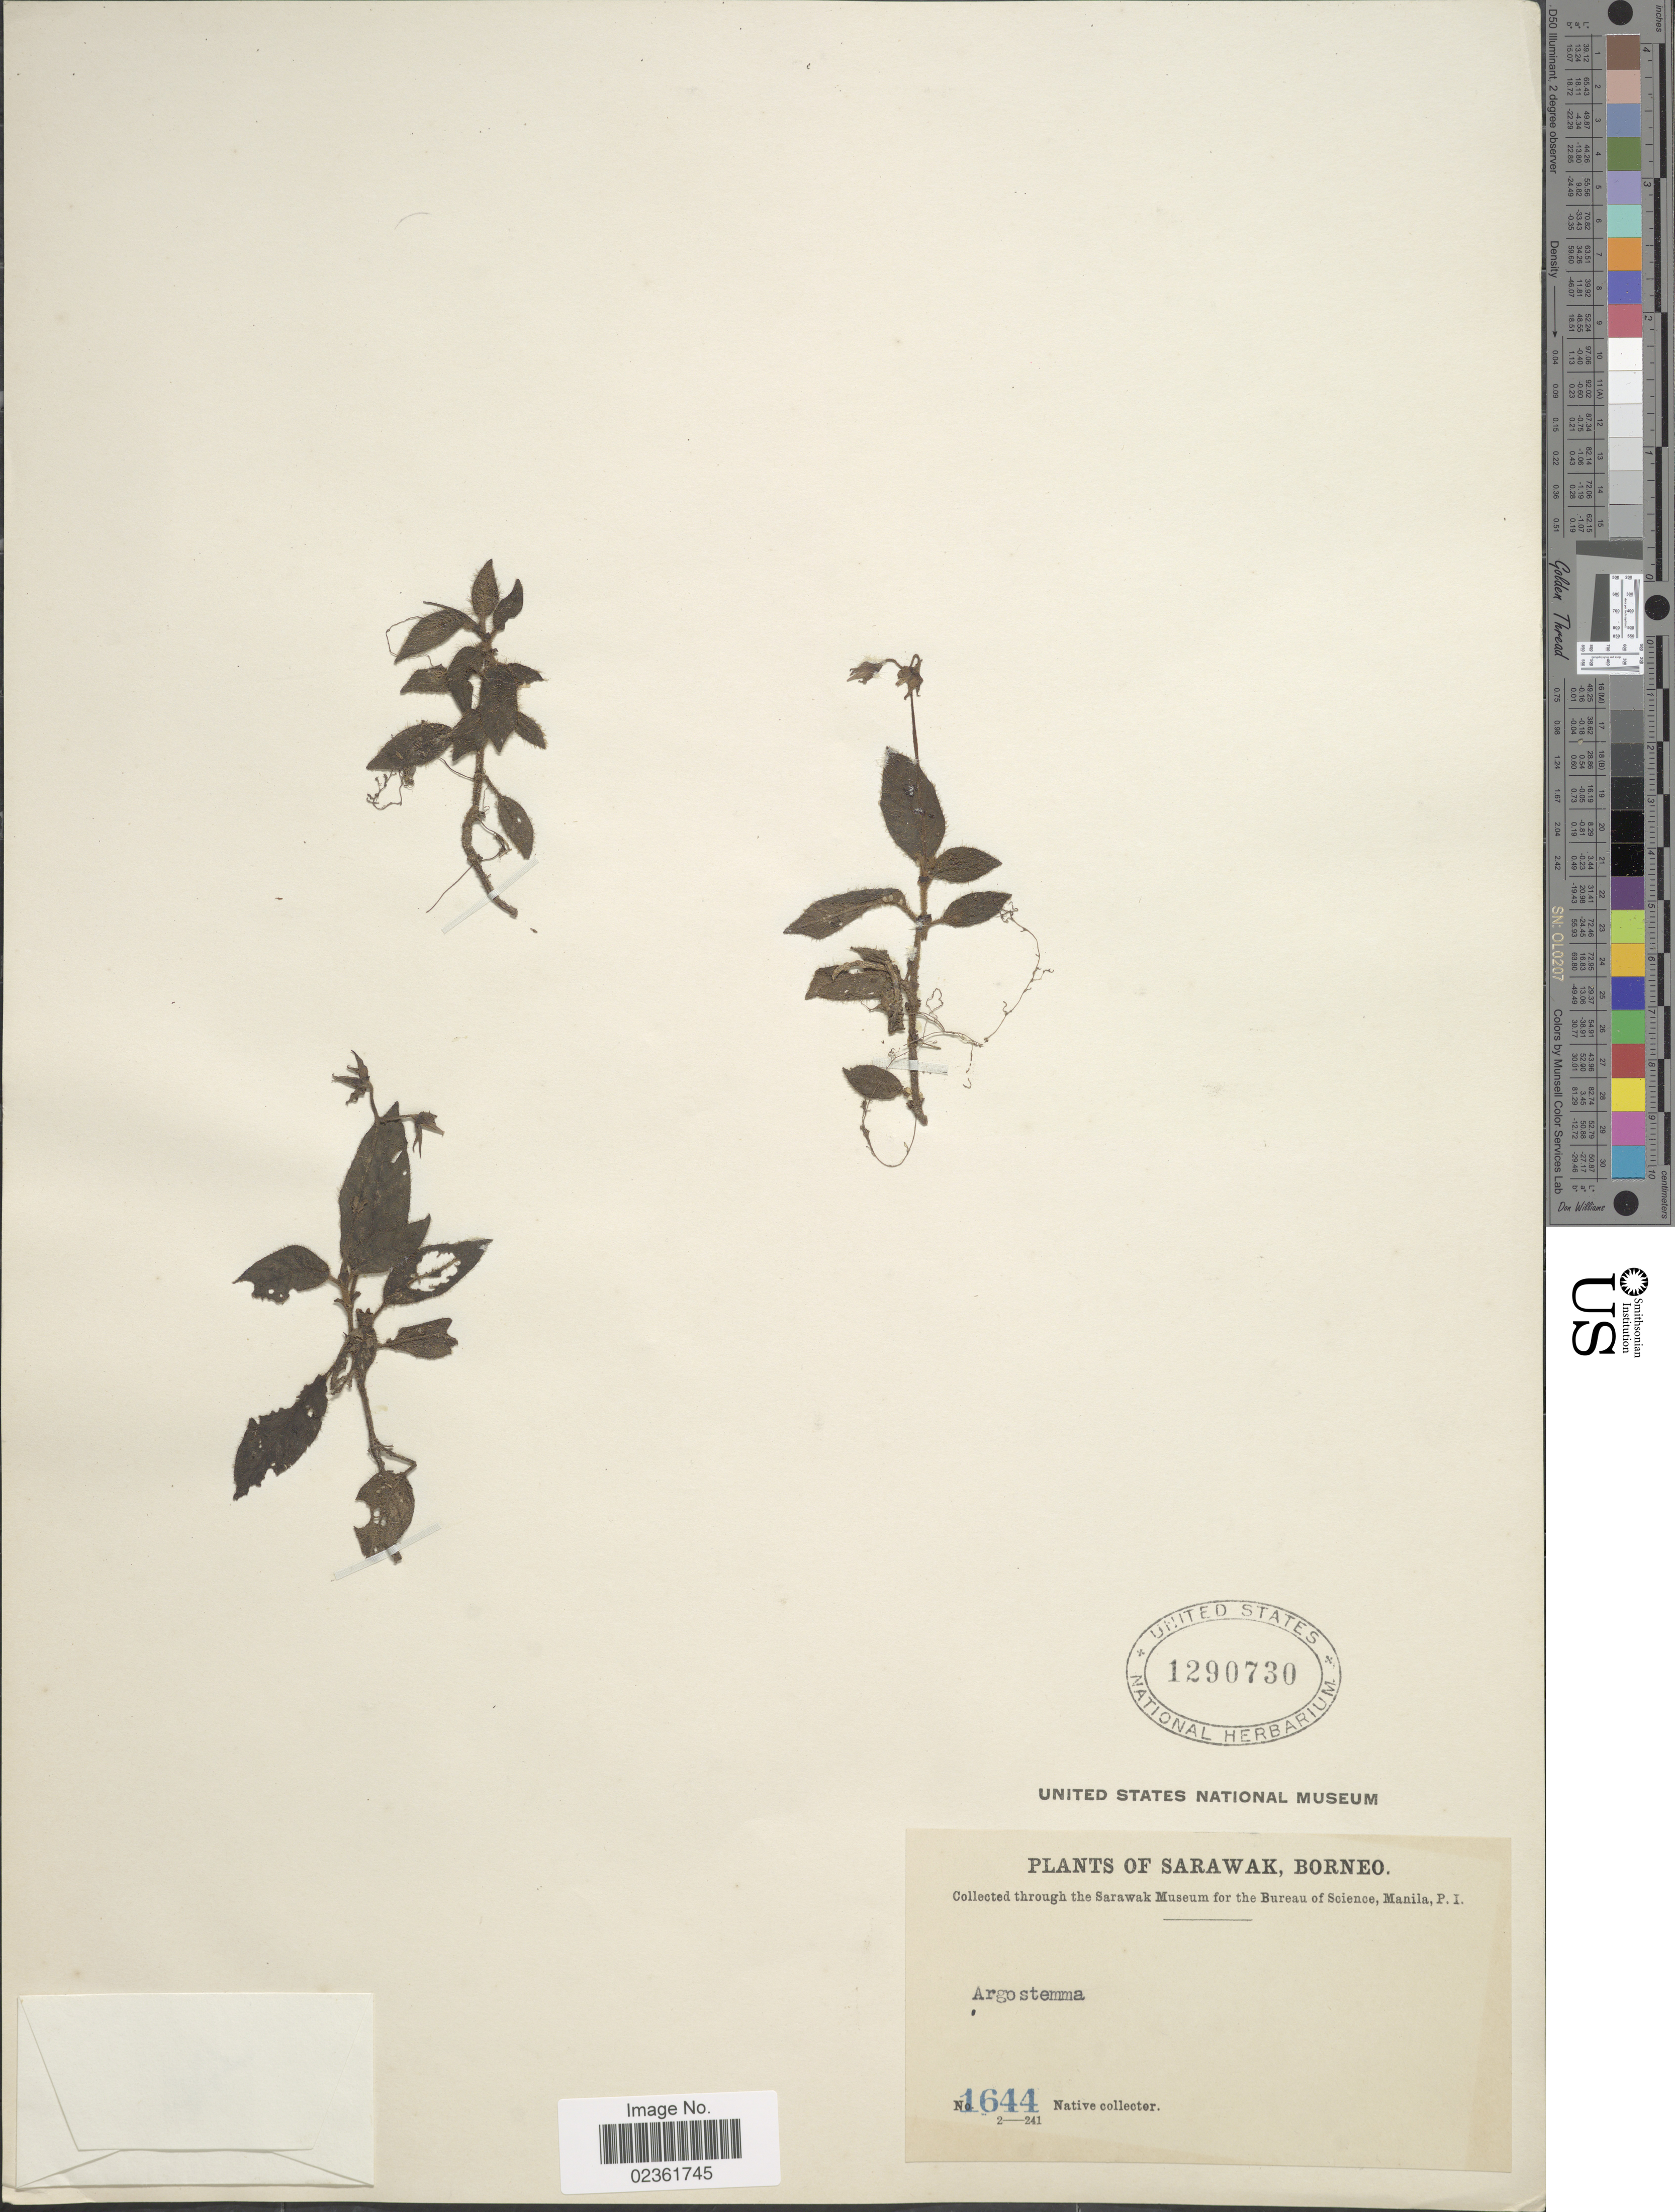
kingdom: Plantae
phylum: Tracheophyta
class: Magnoliopsida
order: Gentianales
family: Rubiaceae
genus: Argostemma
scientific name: Argostemma sp.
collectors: Native collector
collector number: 1644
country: Malaysia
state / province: Sarawak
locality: Borneo.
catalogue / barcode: US 1290730